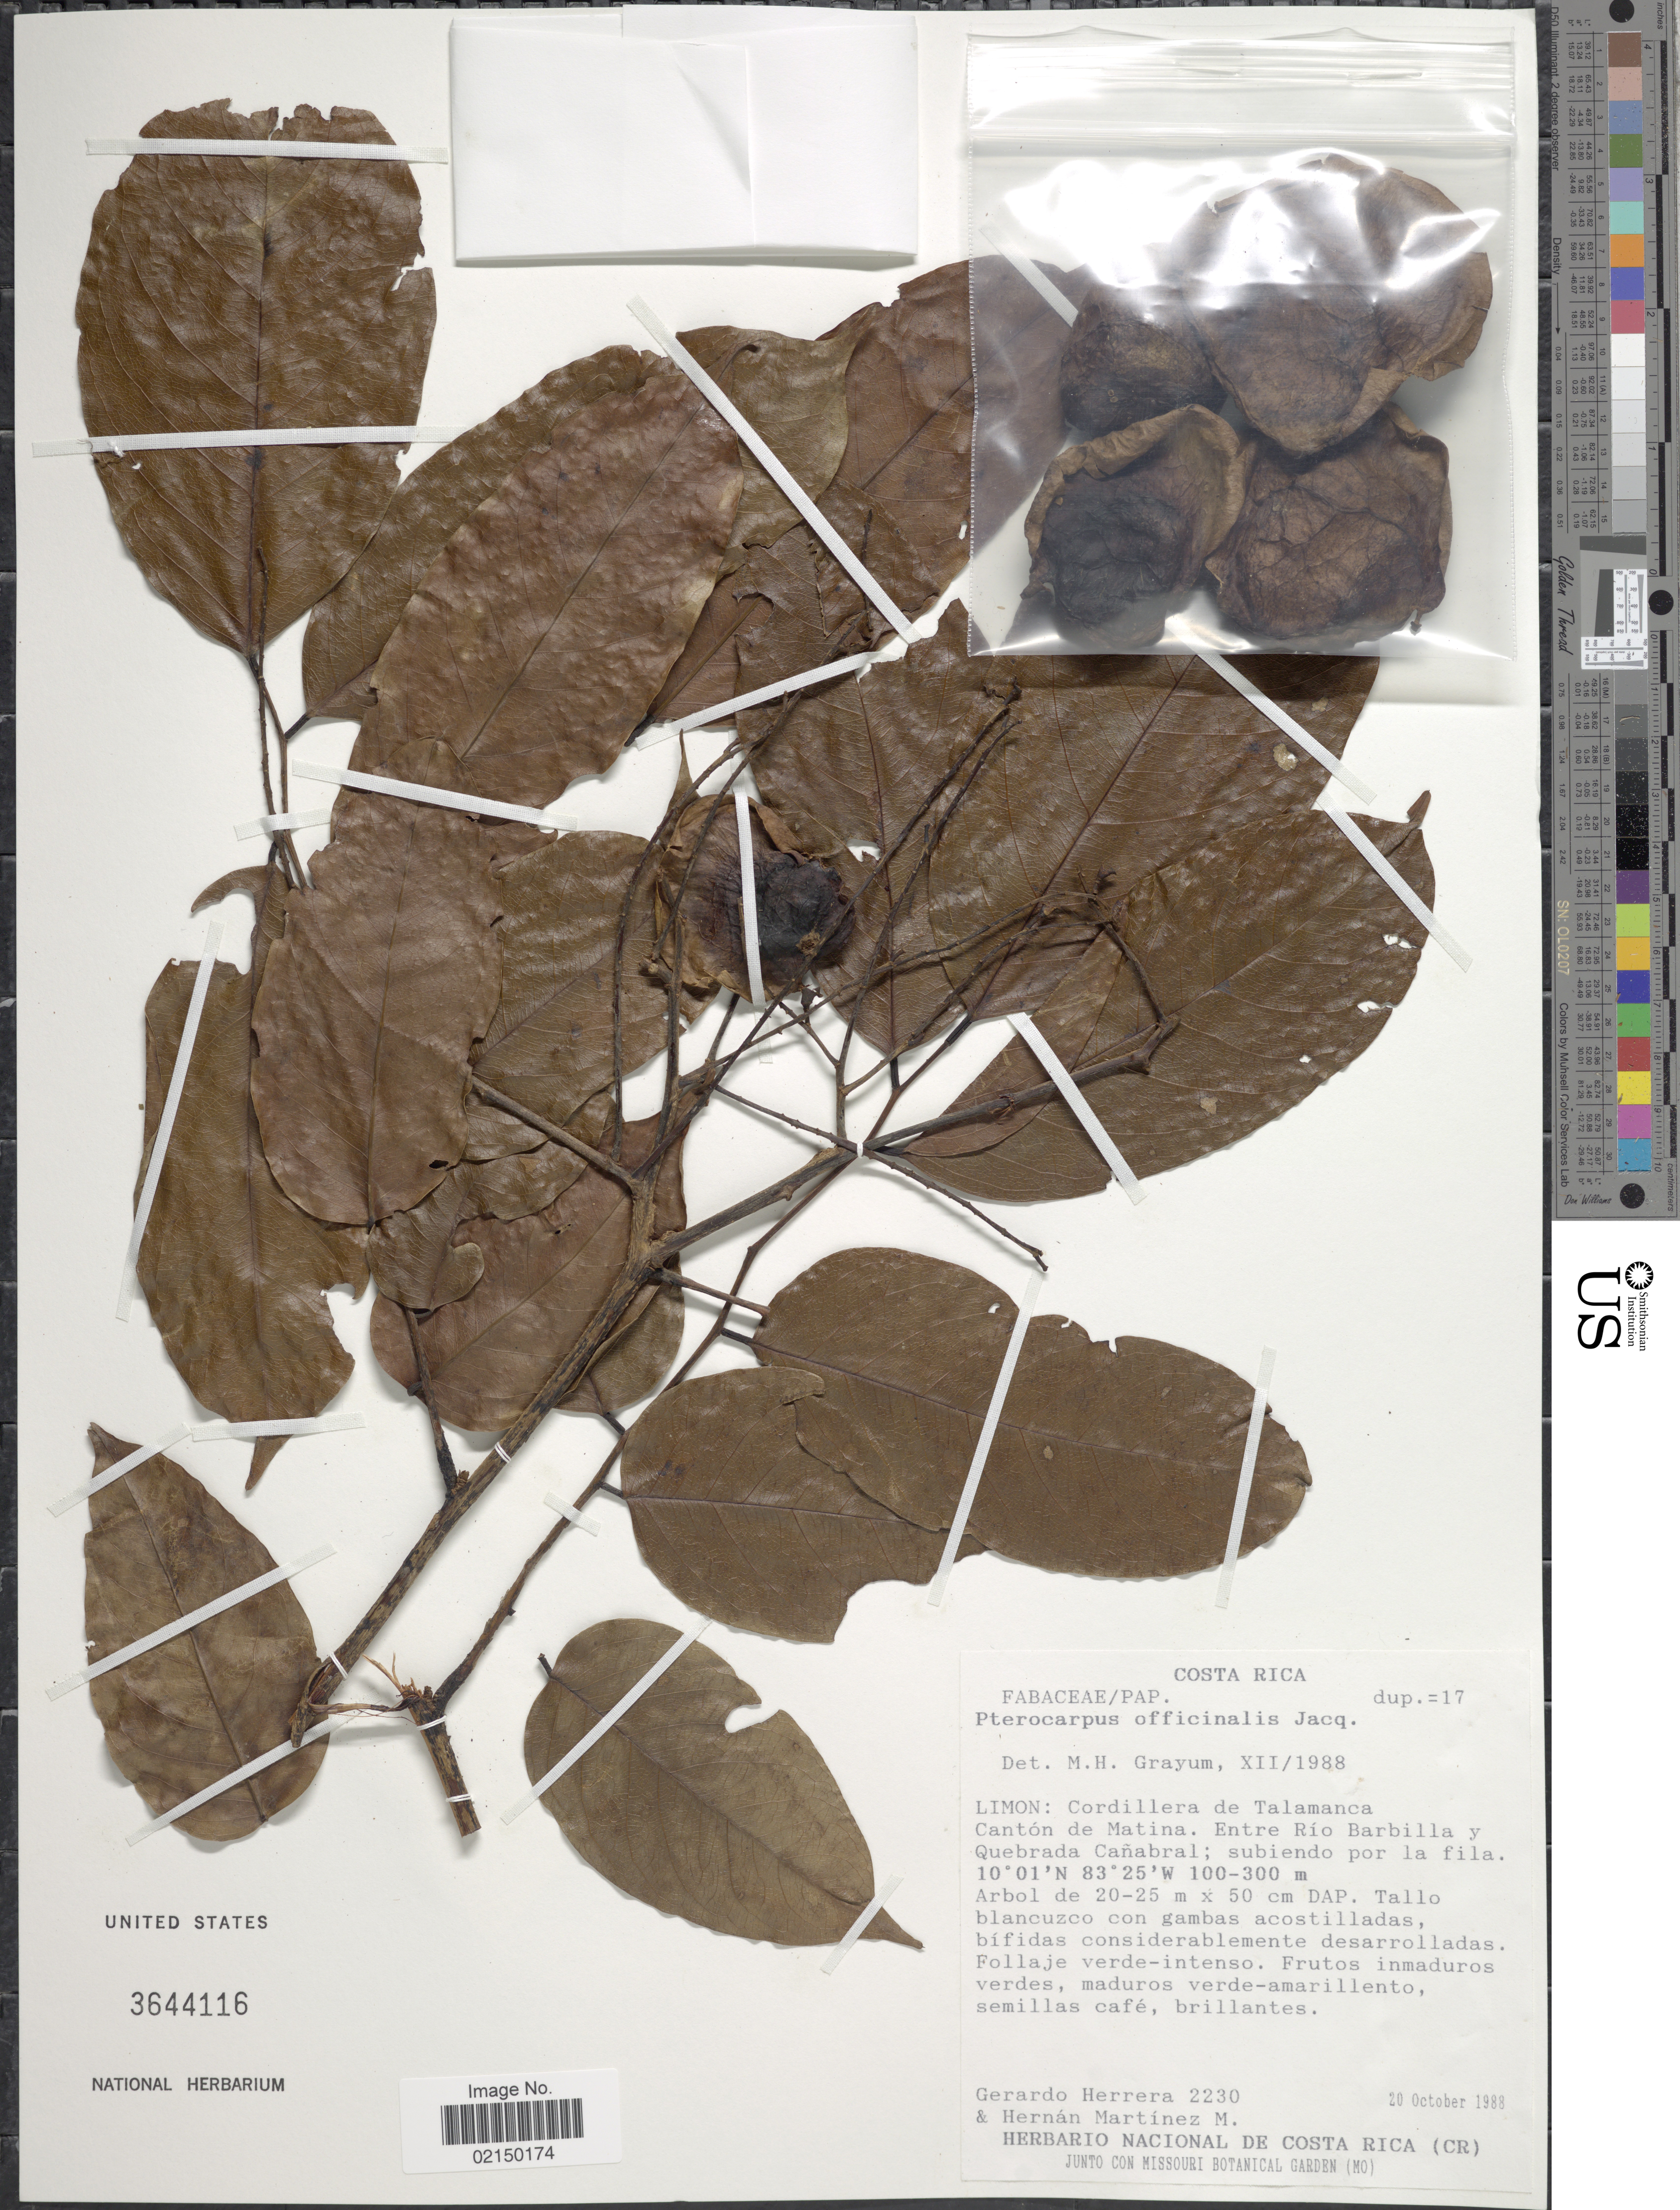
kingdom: Plantae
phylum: Tracheophyta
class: Magnoliopsida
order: Fabales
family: Fabaceae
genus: Pterocarpus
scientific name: Pterocarpus officinalis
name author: Jacq.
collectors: G. Herrera & H. Martínez M.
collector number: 2230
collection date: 1988-10-20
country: Costa Rica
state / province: Limón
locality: Cordillera de Talamanca, Canton de Matina, entre Rio Barbilla y Quebrada Canabral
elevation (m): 100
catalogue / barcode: US 3644116